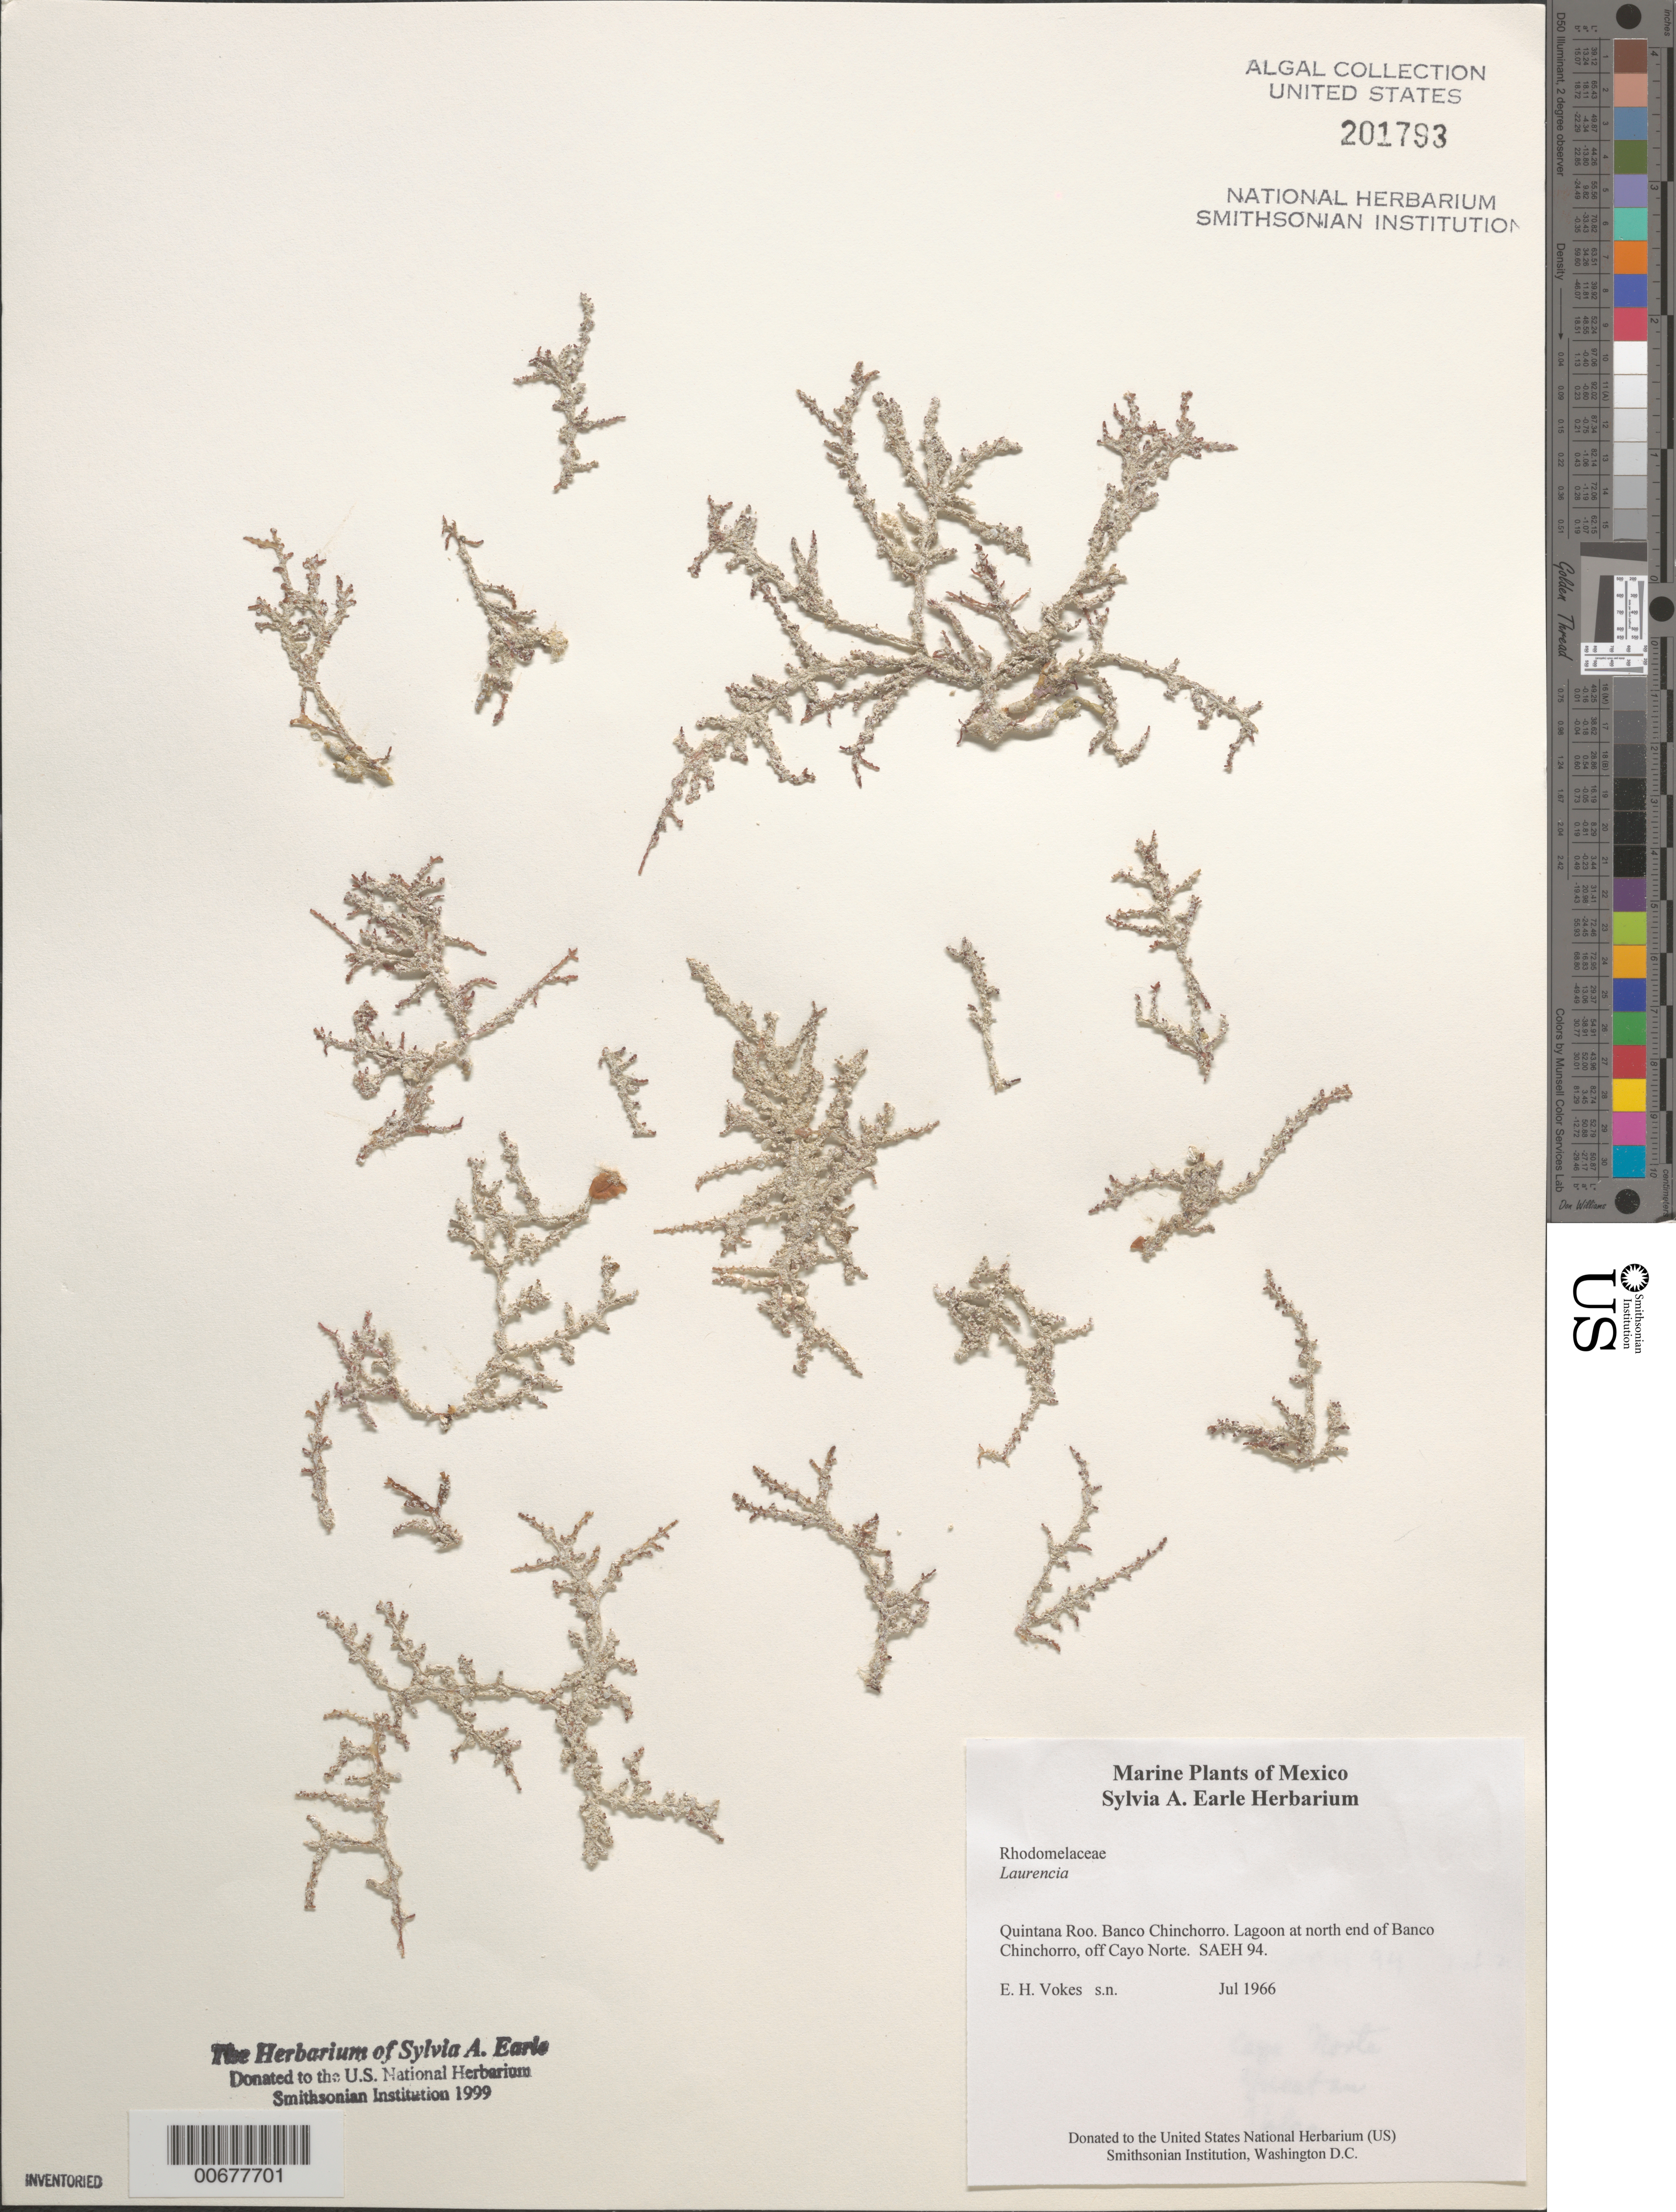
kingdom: Plantae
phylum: Rhodophyta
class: Florideophyceae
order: Ceramiales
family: Rhodomelaceae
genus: Laurencia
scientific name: Laurencia sp.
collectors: E. Vokes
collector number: SAEH 94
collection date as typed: Jul 1966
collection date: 1966-07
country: Mexico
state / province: Quintana Roo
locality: Banco Chinchorro, lagoon off Cayo Norte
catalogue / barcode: US 201793